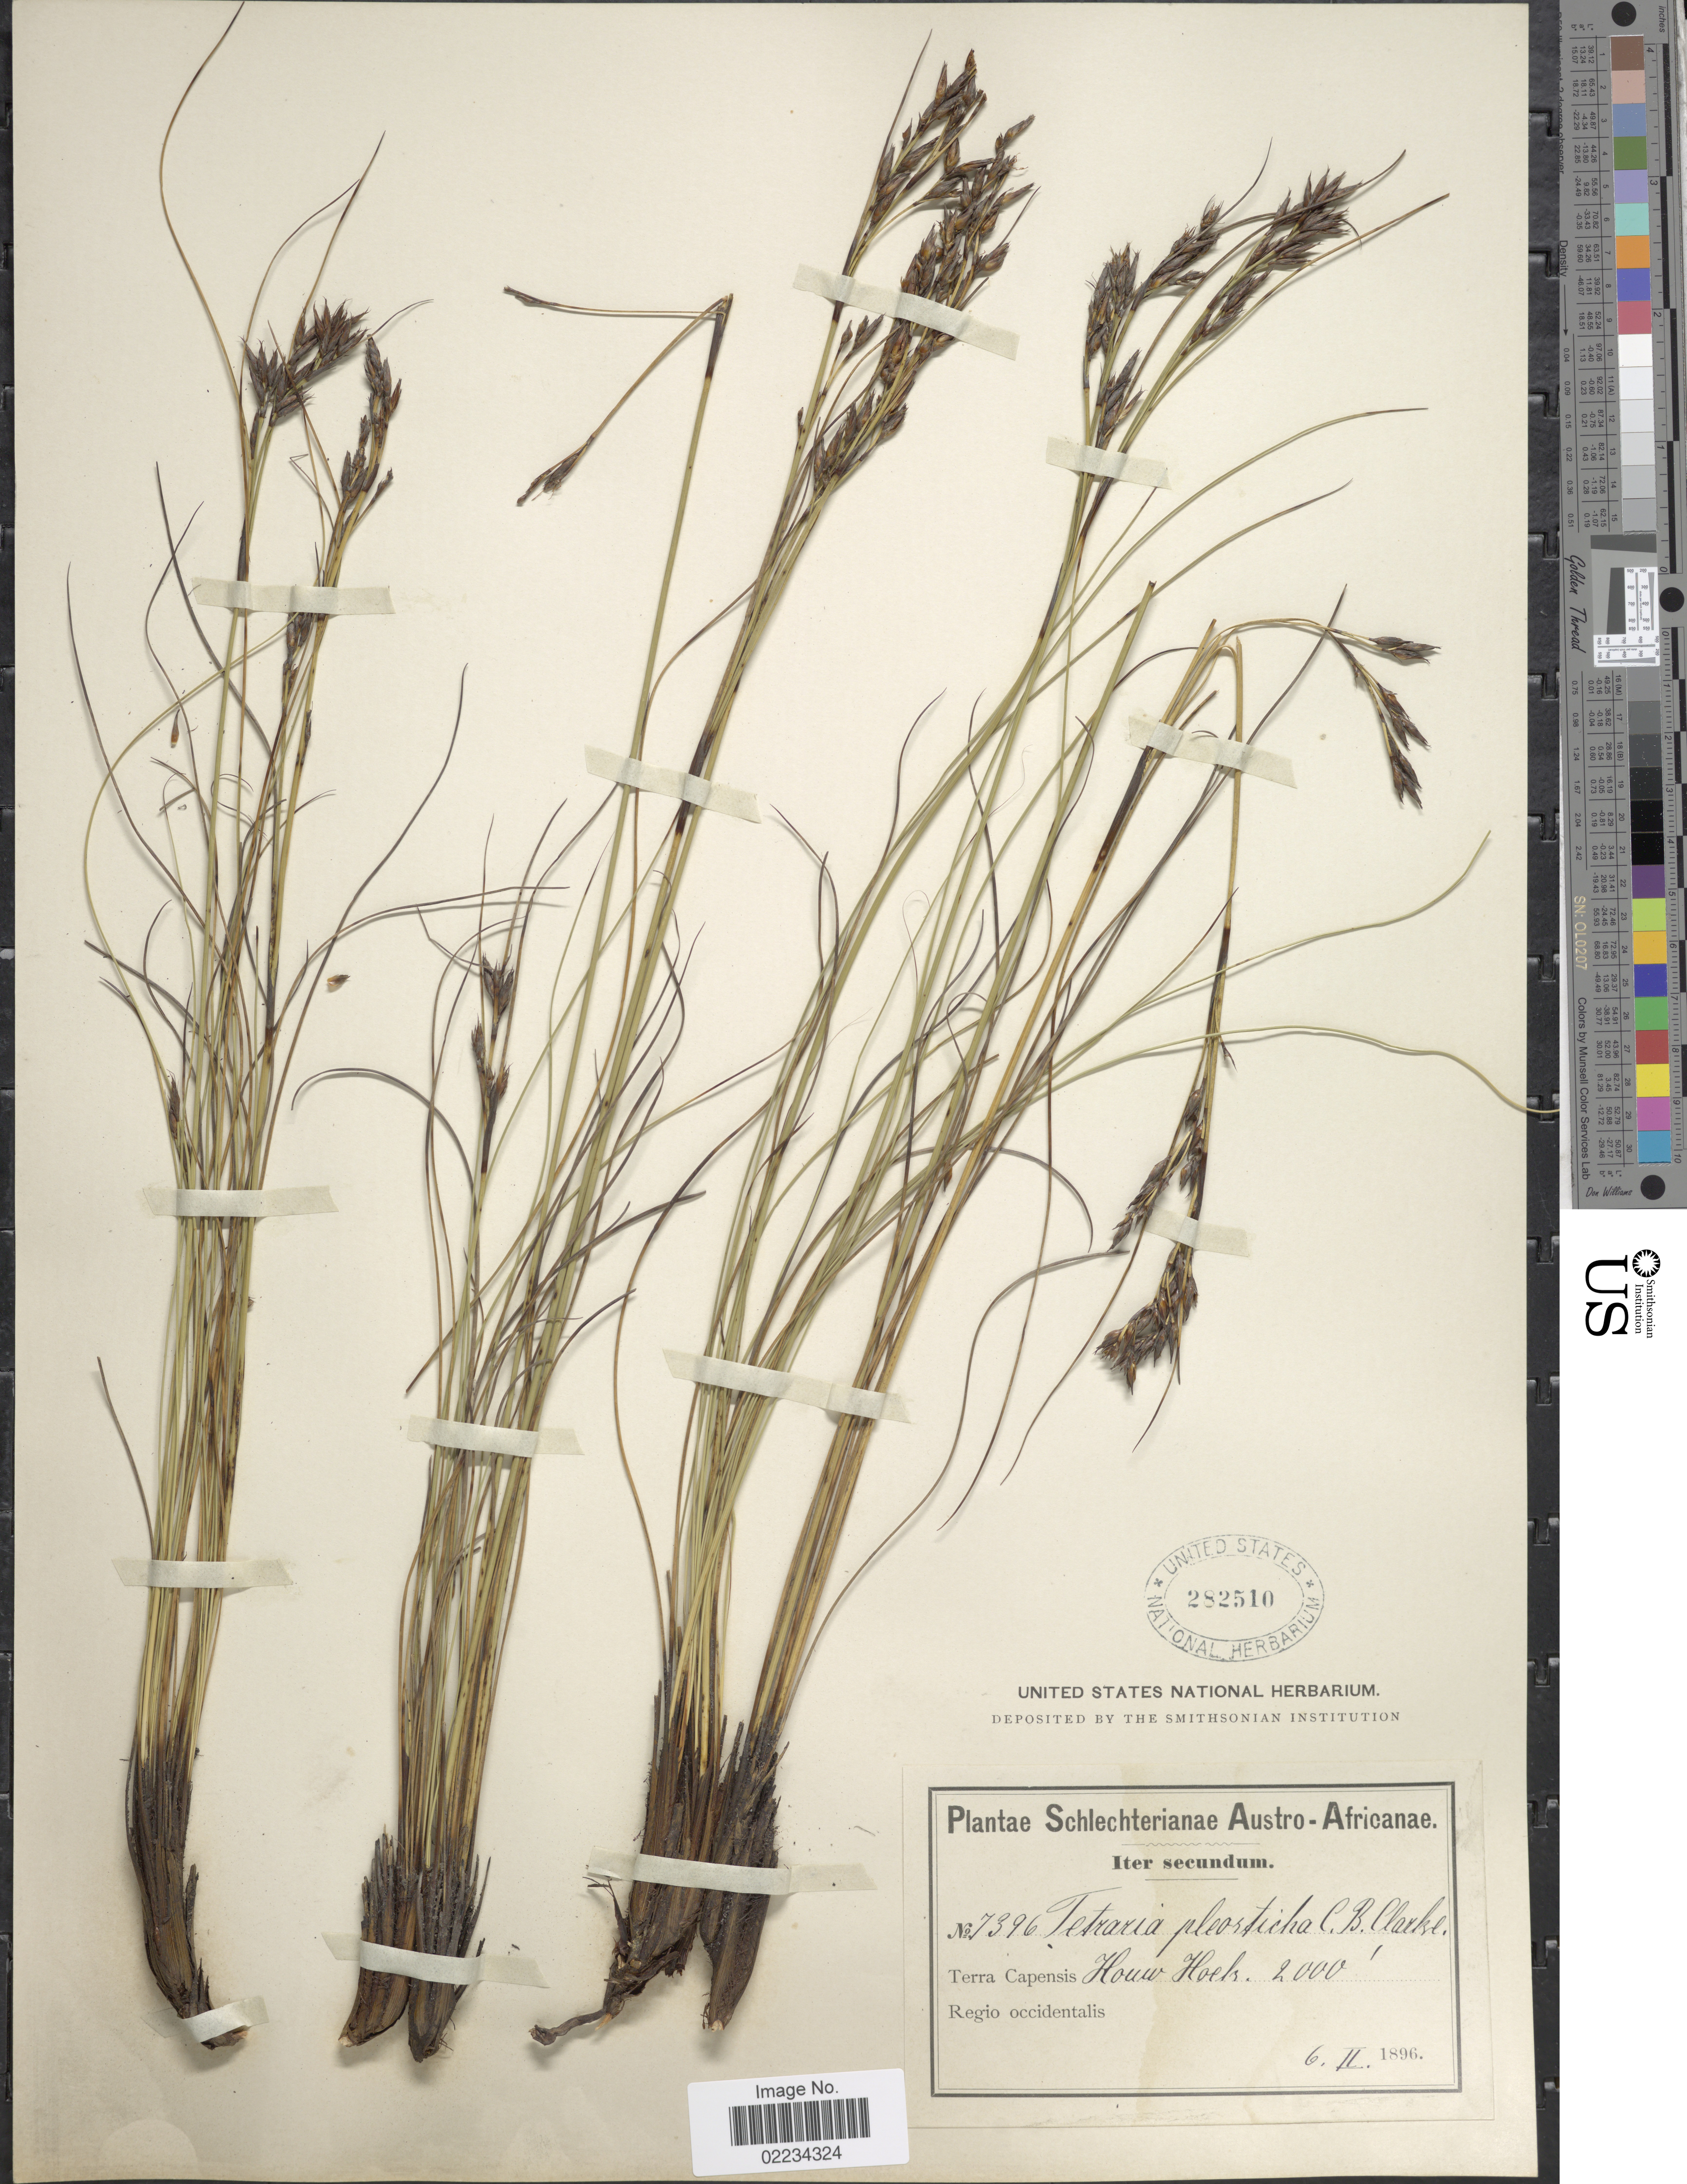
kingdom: Plantae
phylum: Tracheophyta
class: Liliopsida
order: Poales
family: Cyperaceae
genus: Tetraria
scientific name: Tetraria pleosticha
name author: C.B. Clarke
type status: Isosyntype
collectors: Schlechter, --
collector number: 7396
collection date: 1896-02-06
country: South Africa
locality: Austro-Africanae, Iter secundum, Terra Capensis Houw Hoek, Regio occidentalis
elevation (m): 610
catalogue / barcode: US 282510